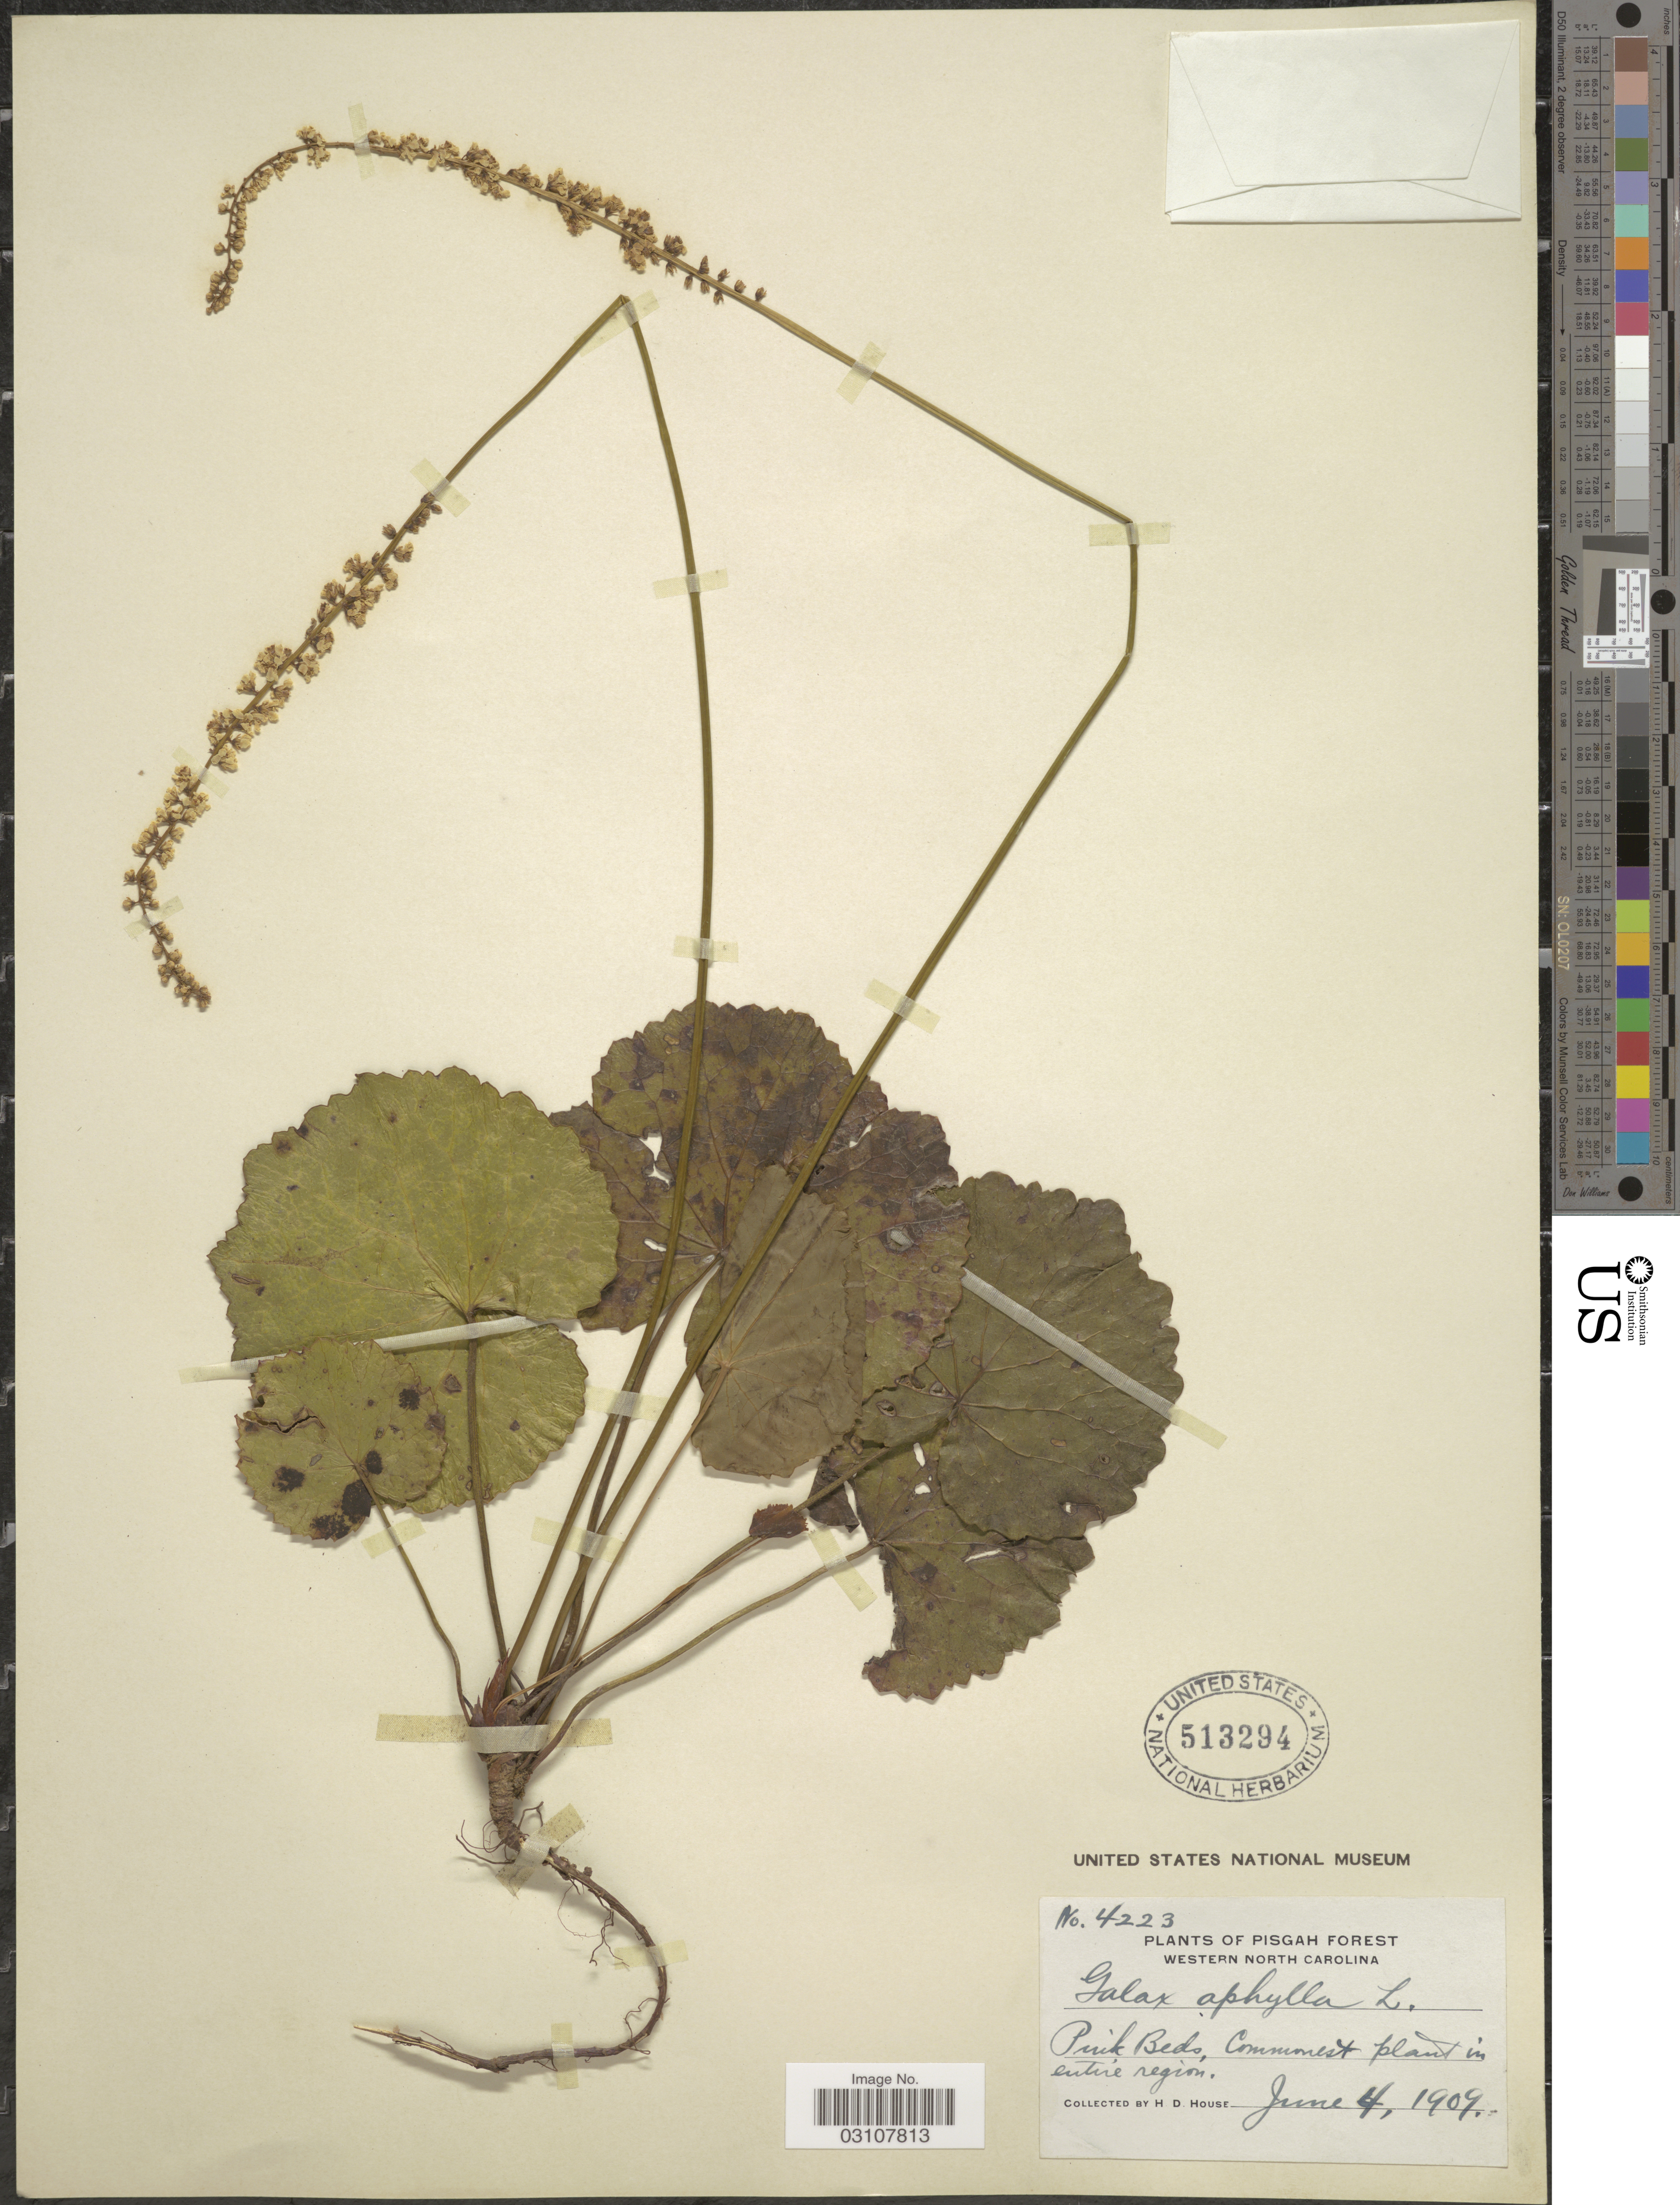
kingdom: Plantae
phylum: Tracheophyta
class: Magnoliopsida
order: Ericales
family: Diapensiaceae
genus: Galax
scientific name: Galax urceolata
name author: (Poir.) Brummitt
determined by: Gaynor, Michelle L., (FLAS), University of Florida (UNITED STATES)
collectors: H. D. House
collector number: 4223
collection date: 1909-06-04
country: United States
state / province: North Carolina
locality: Pisgah Forest. Pink Beds.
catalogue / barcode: US 513294